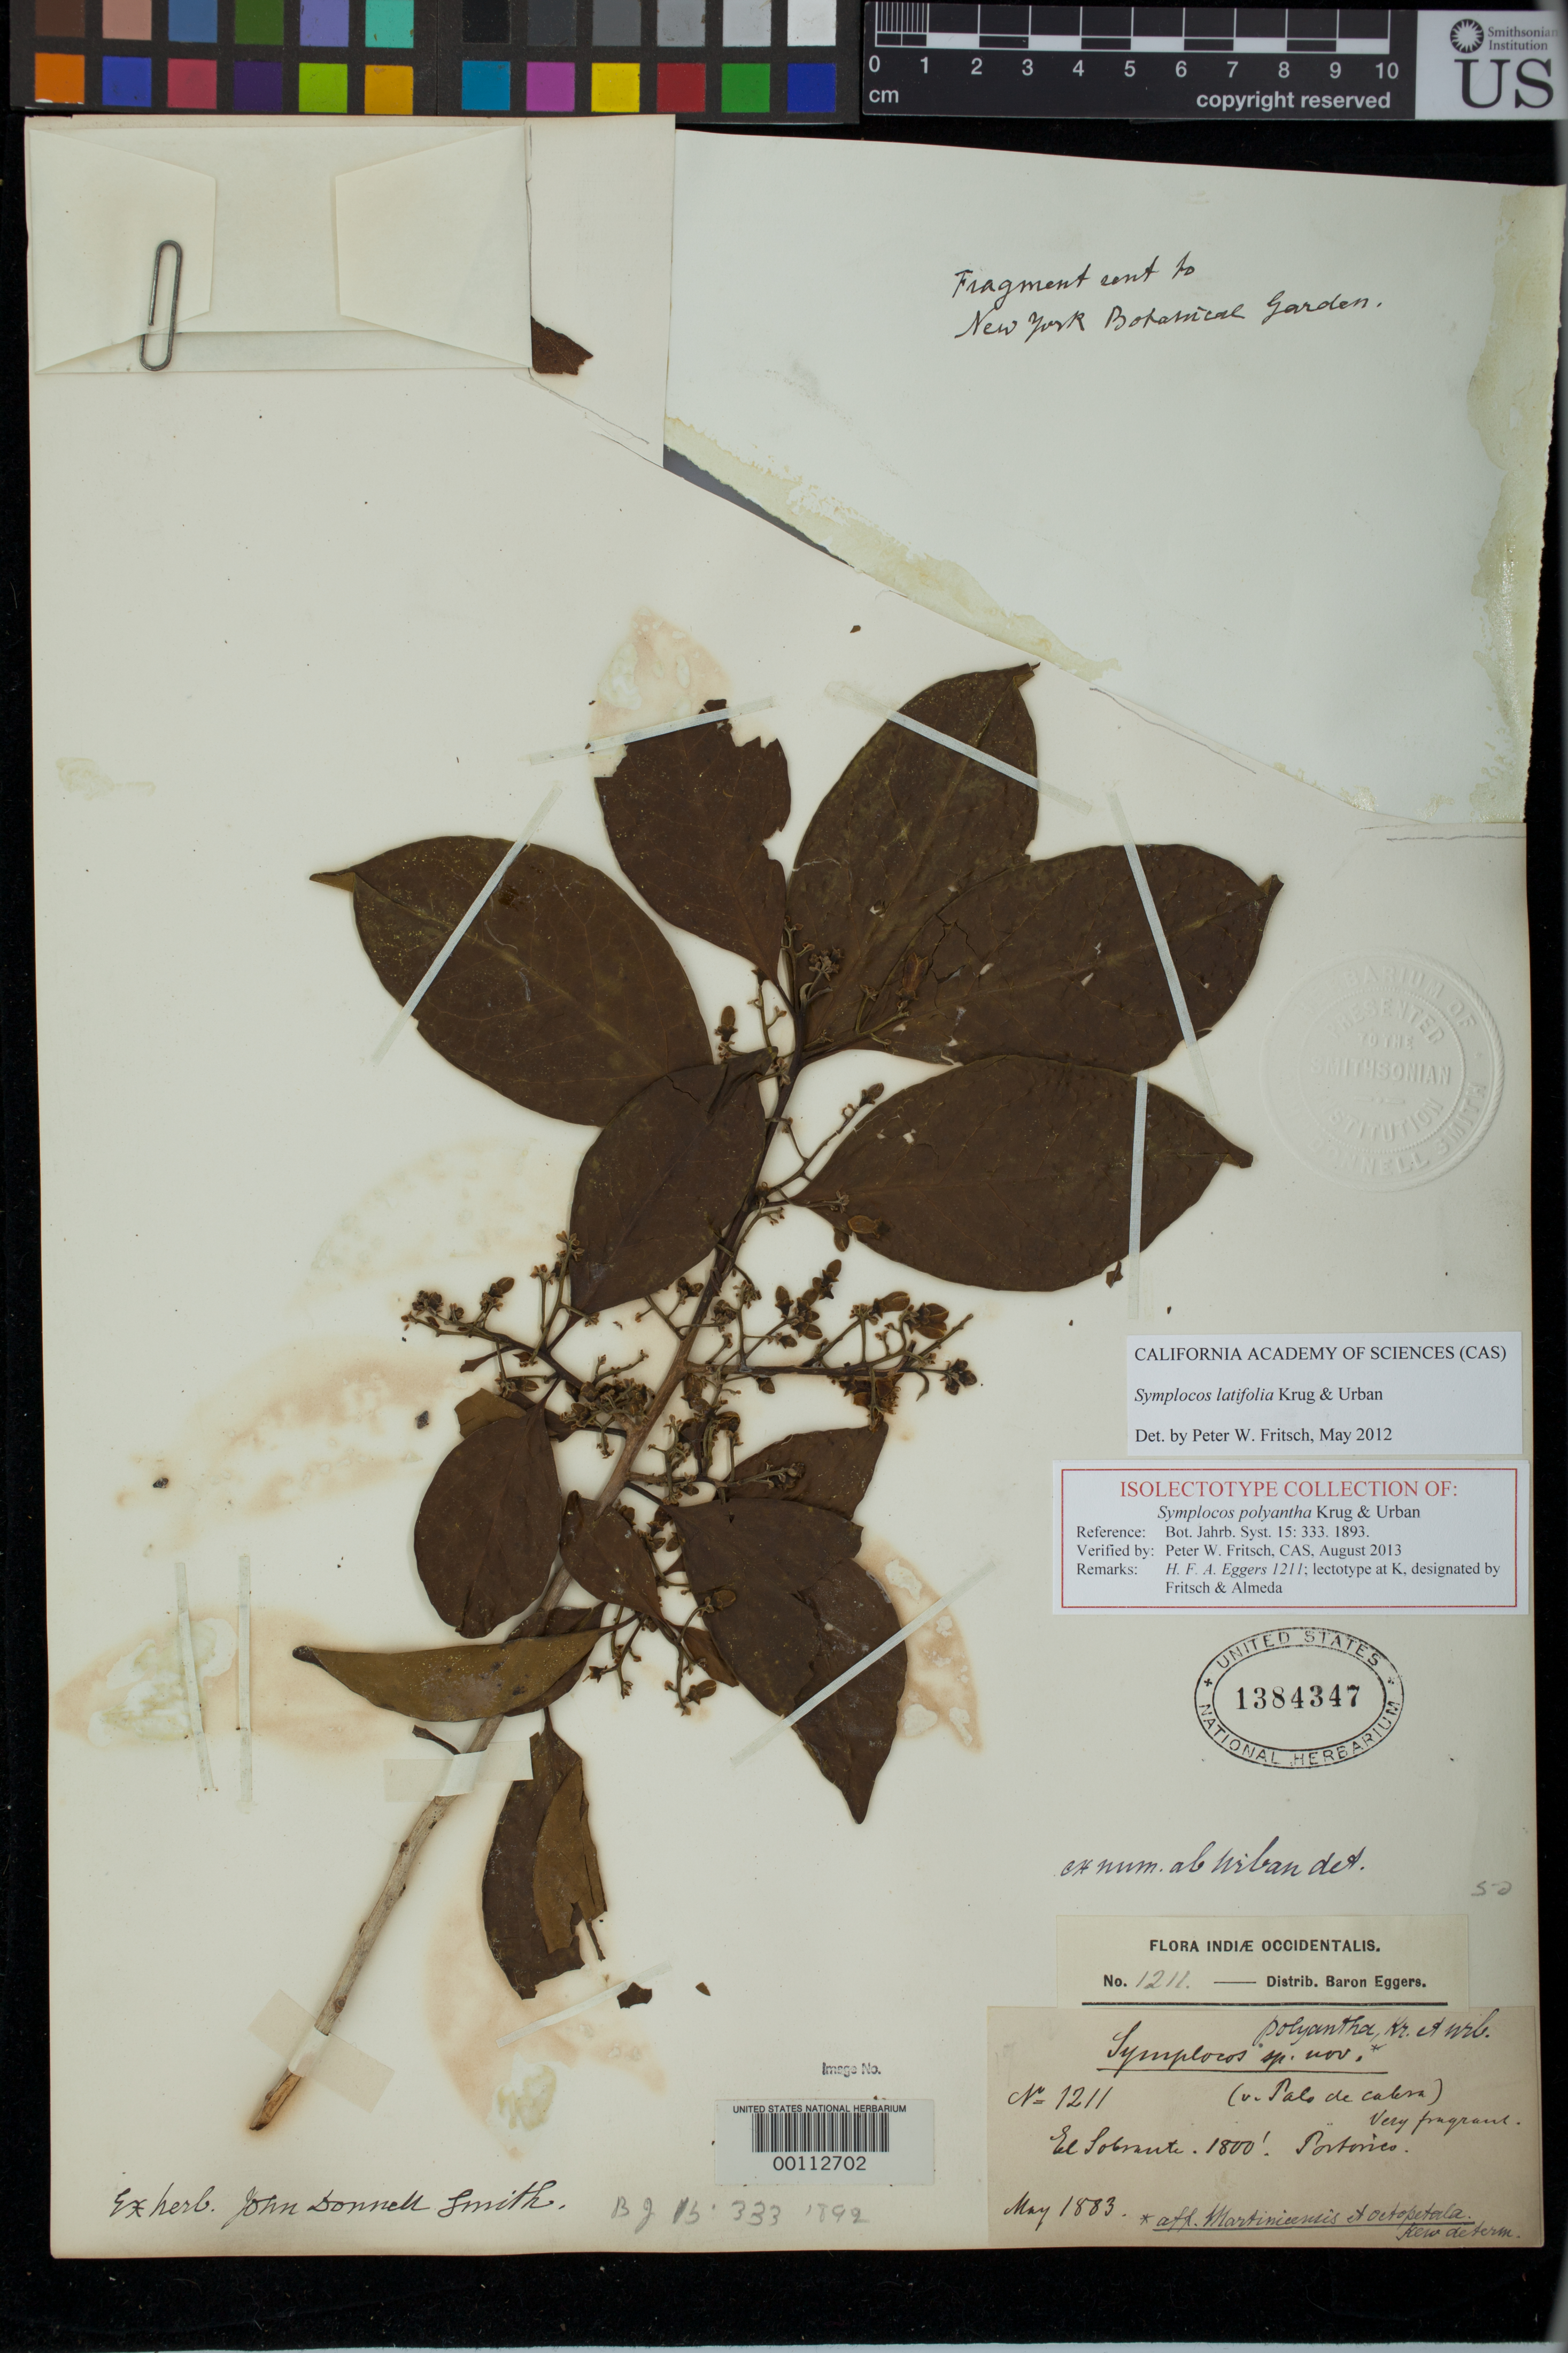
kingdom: Plantae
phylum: Tracheophyta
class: Magnoliopsida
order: Ericales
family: Symplocaceae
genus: Symplocos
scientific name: Symplocos polyantha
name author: Krug & Urb.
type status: Syntype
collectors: H. F. A. von Eggers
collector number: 1211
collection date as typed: May 1883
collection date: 1883-05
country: Puerto Rico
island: Greater Antilles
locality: El Sobrante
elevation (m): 549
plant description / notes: Annotated by P. Fritsch (2013) as "isolectotype collection", designated by Fritsch & Almeda (no reference cited).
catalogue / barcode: US 1384347